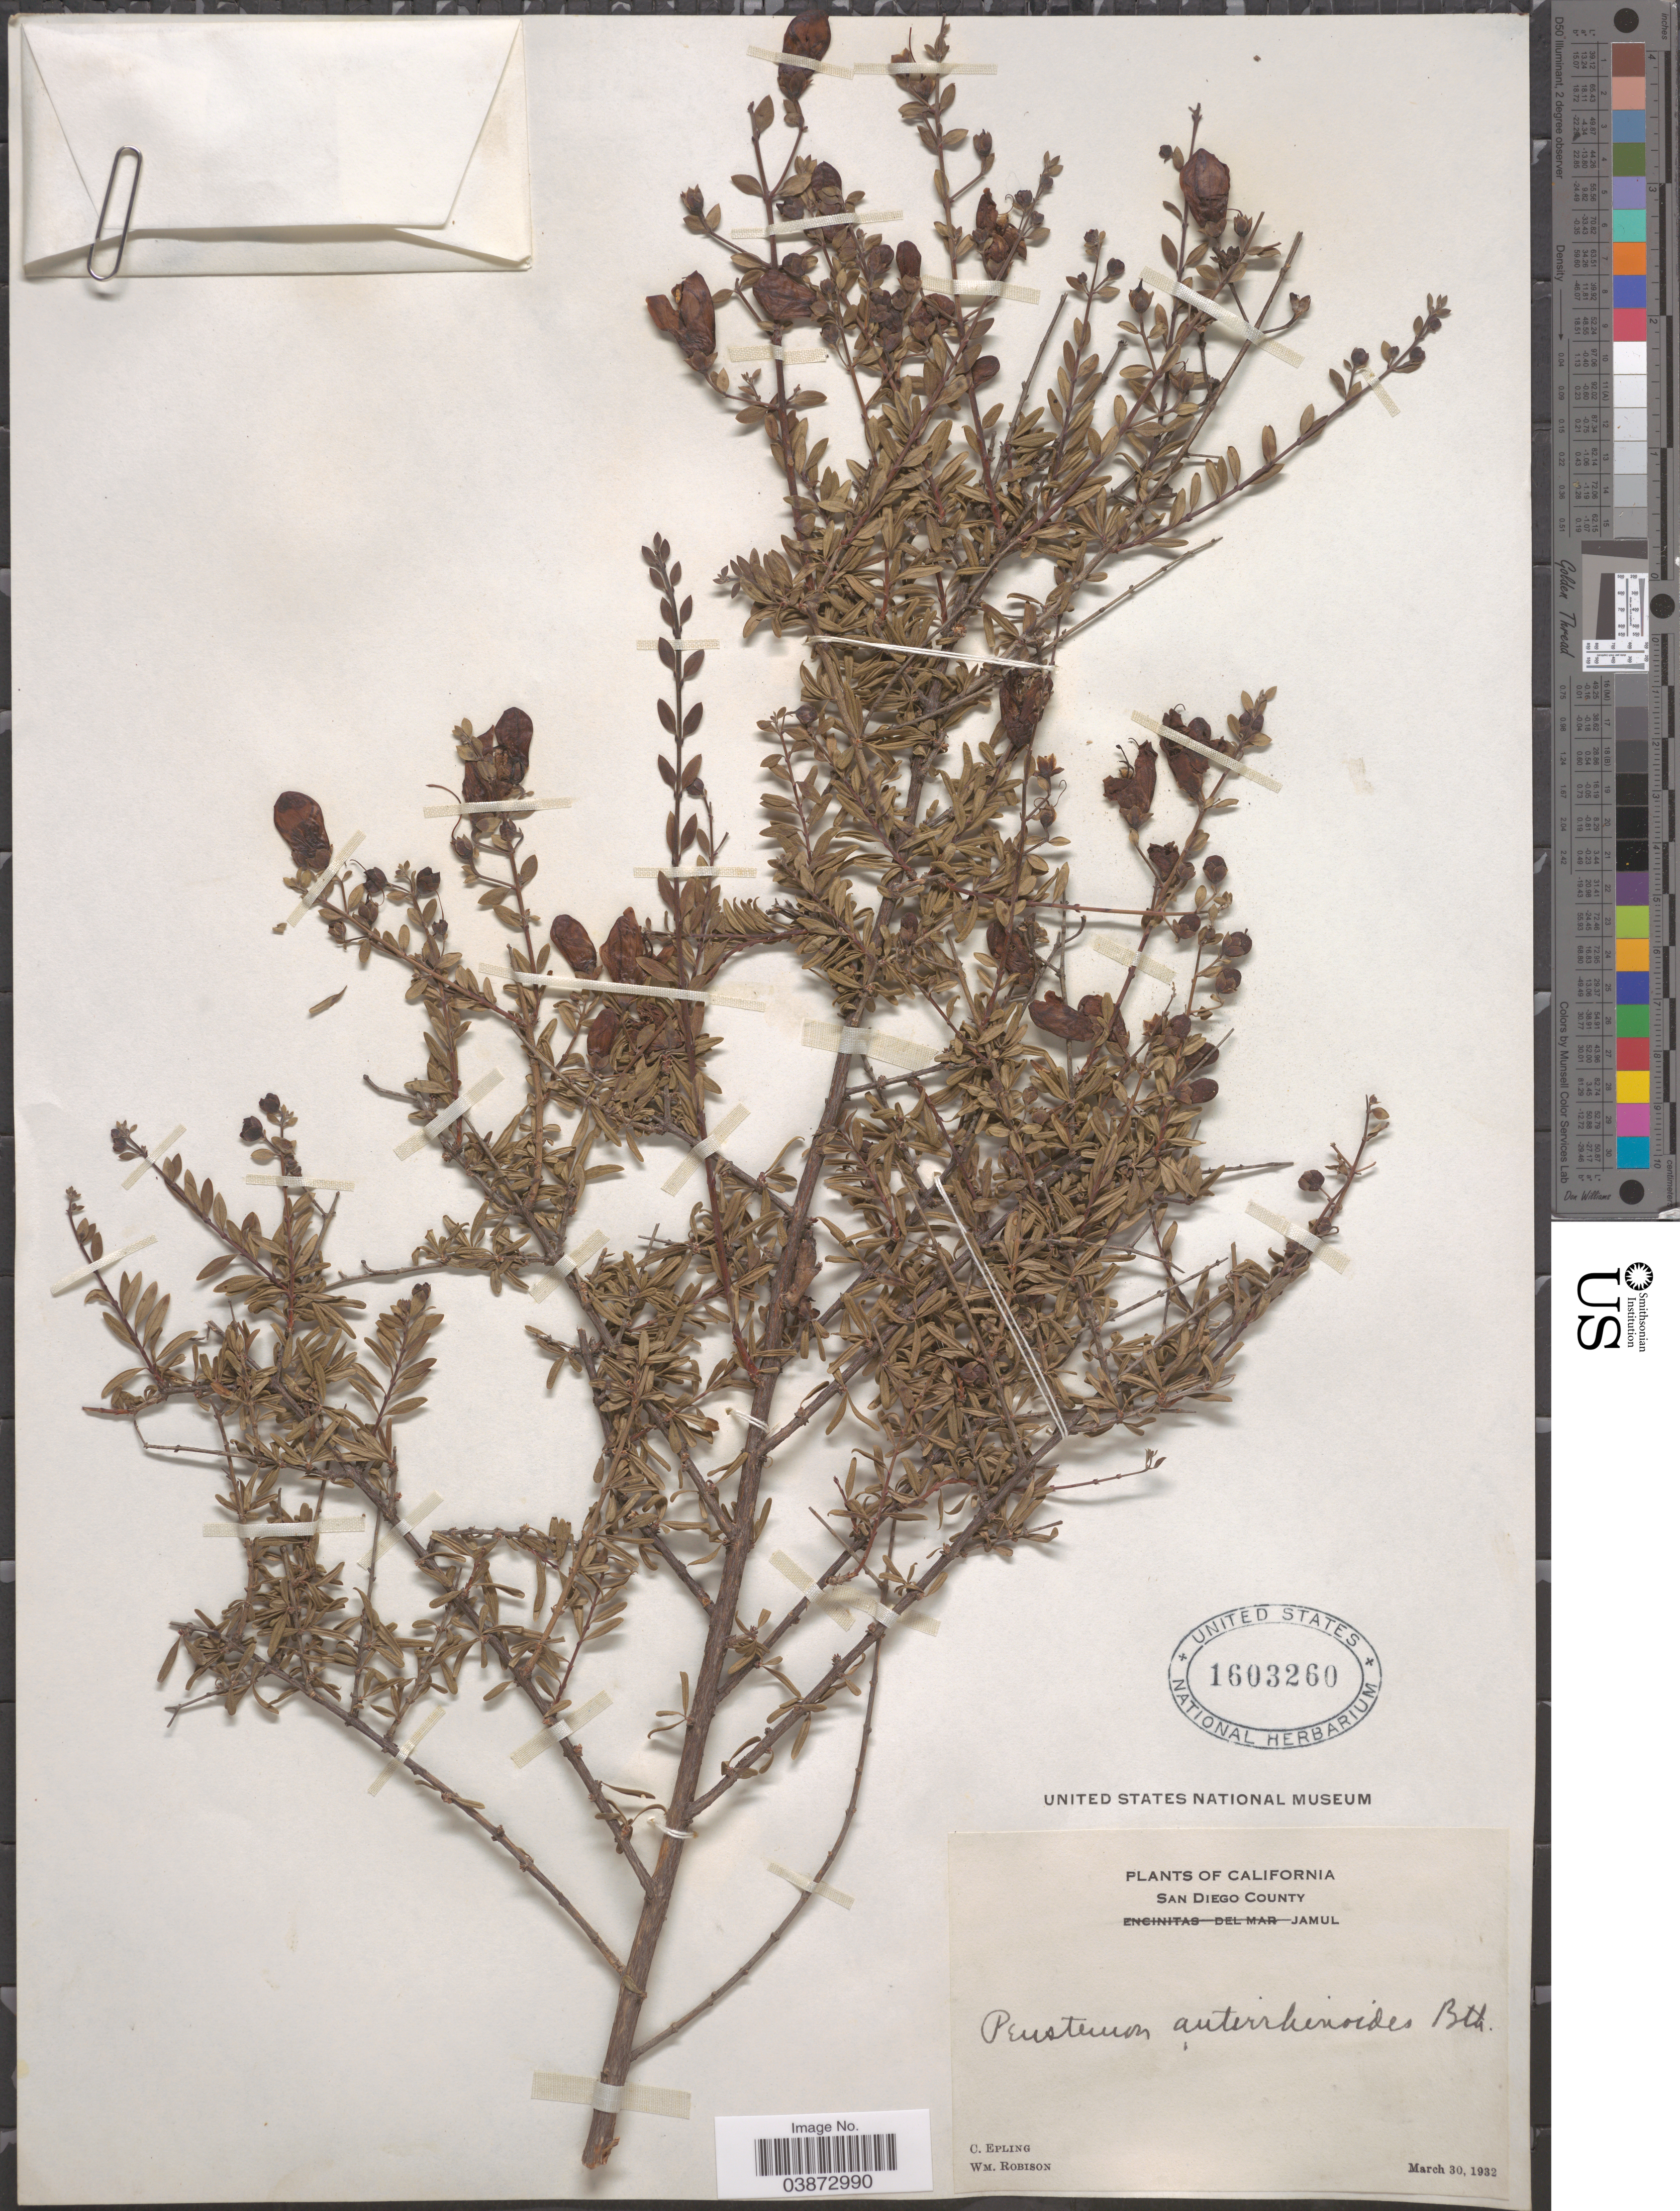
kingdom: Plantae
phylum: Tracheophyta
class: Magnoliopsida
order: Lamiales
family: Plantaginaceae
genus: Penstemon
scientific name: Penstemon antirrhinoides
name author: Benth.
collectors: C. C. Epling & W. Robison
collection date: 1932-05-30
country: United States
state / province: California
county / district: San Diego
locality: San Diego County. Jamul.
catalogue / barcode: US 1603260